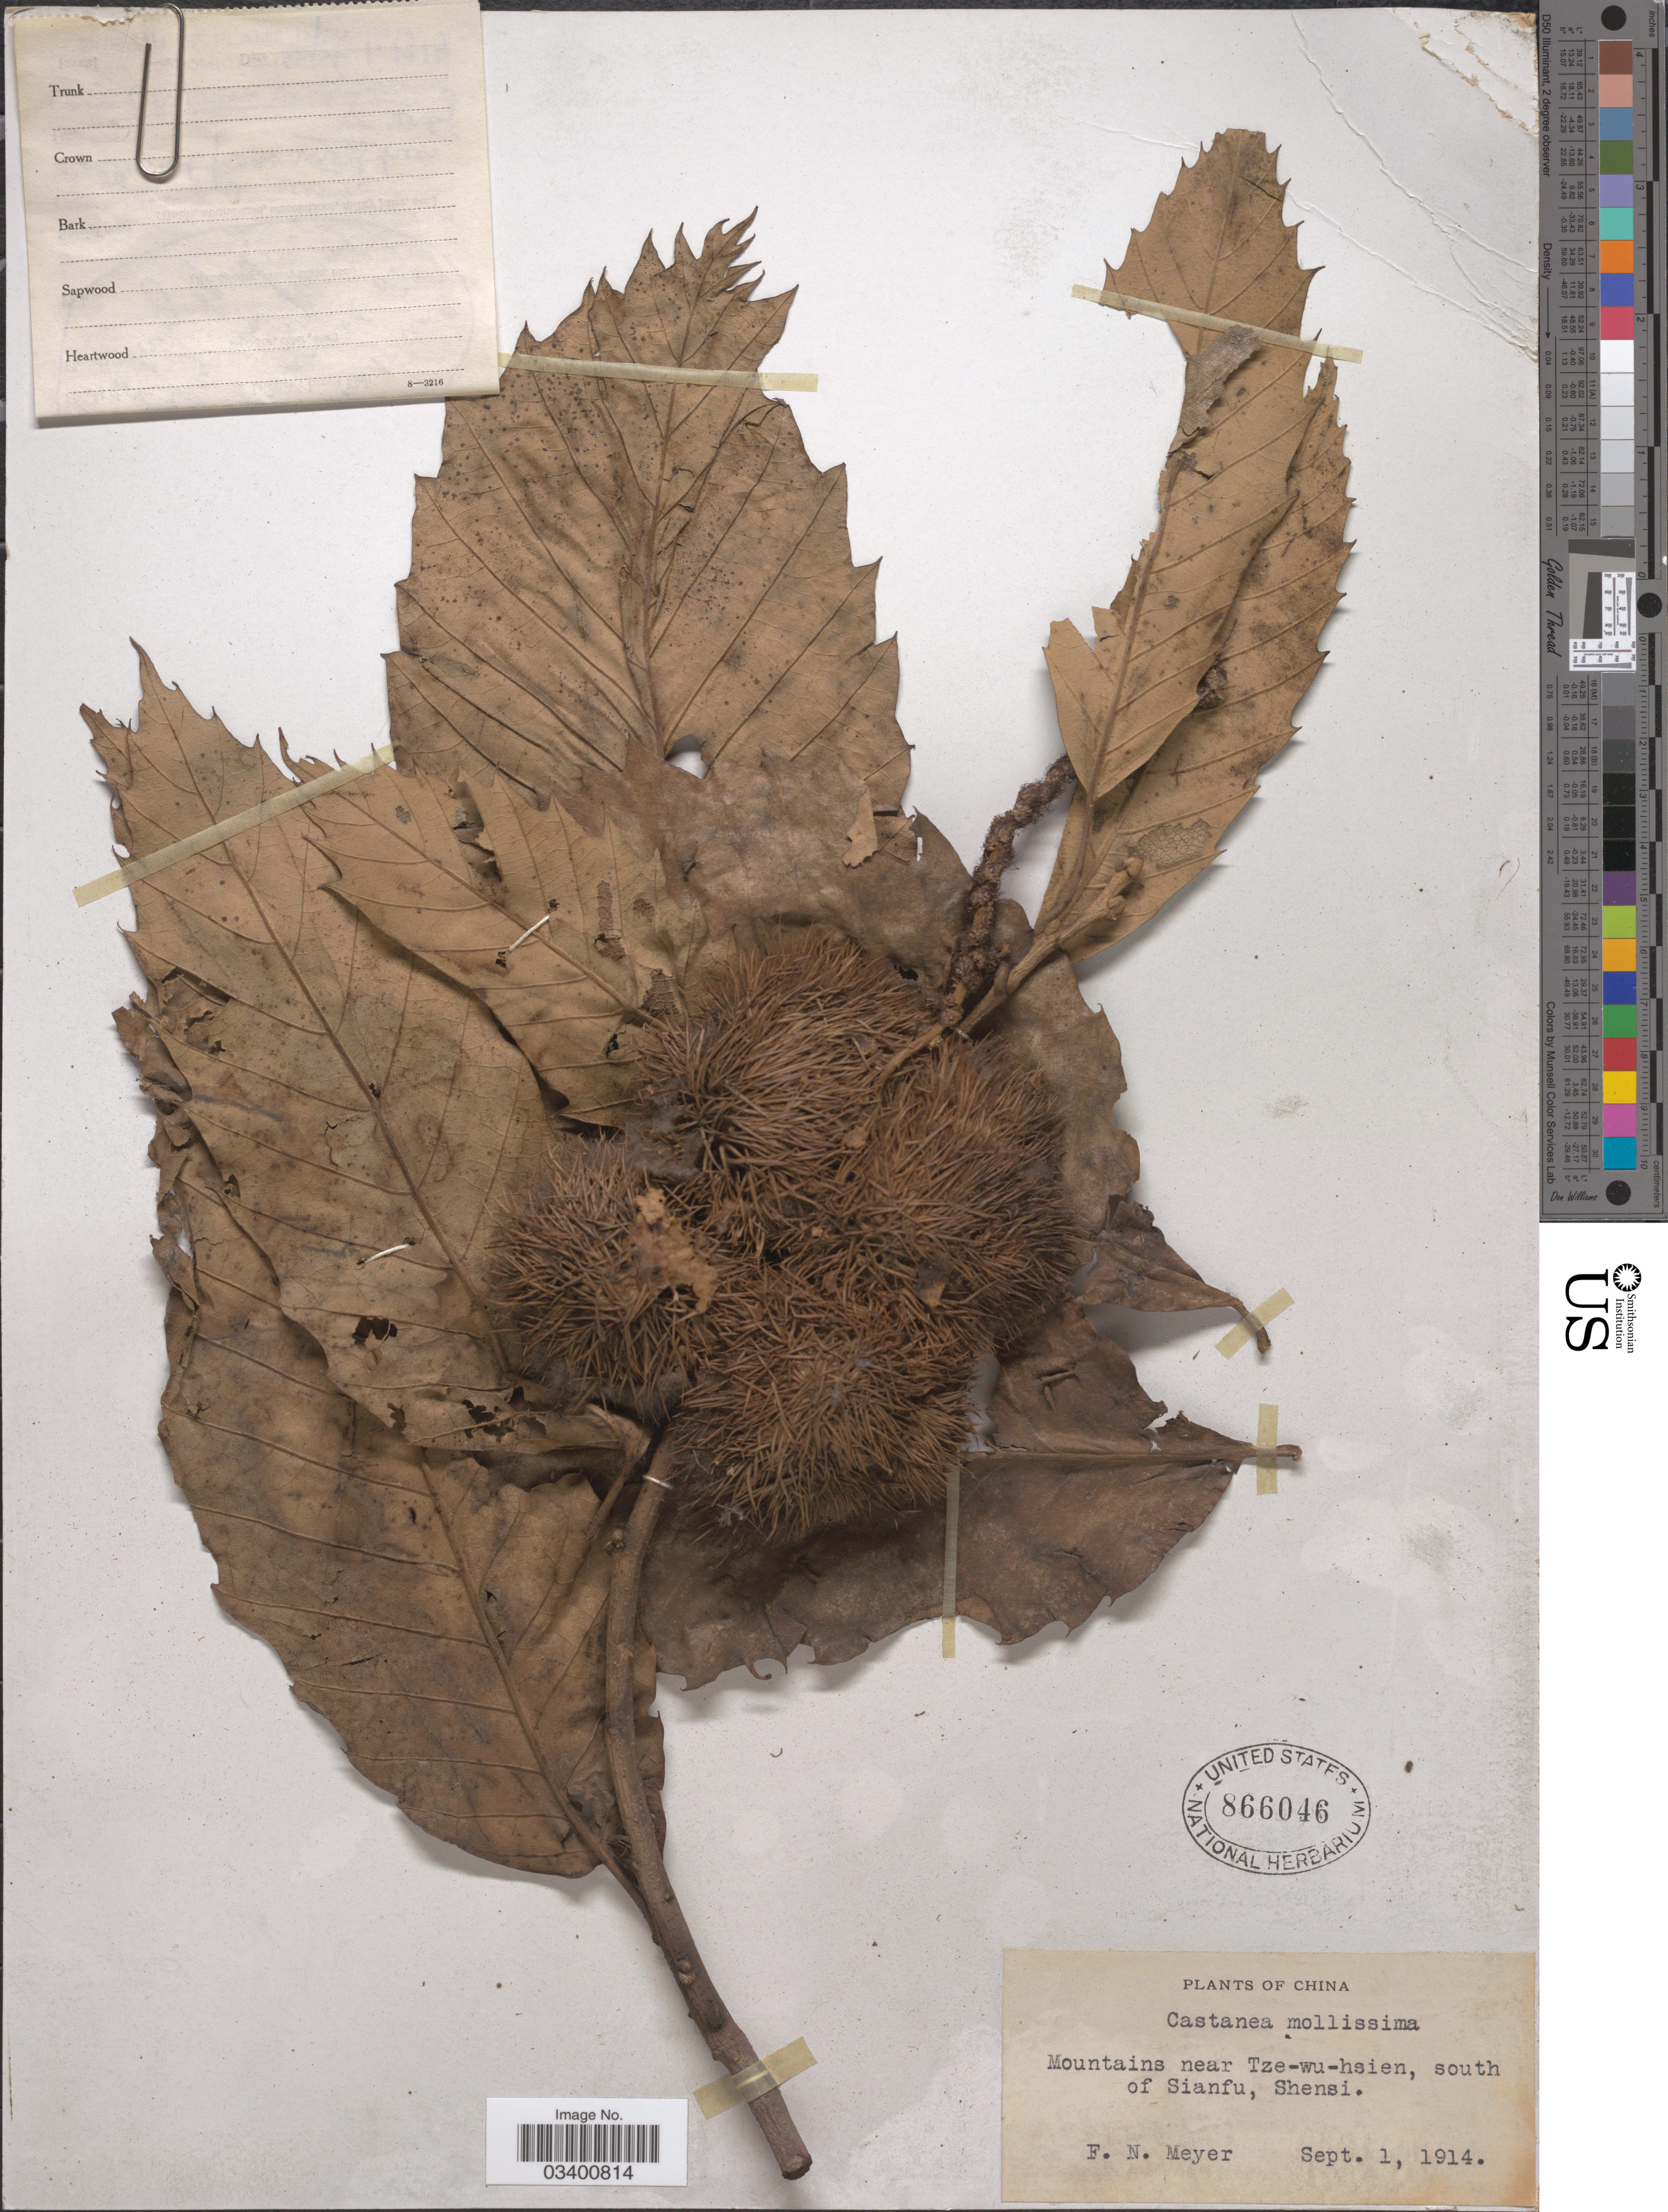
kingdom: Plantae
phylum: Tracheophyta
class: Magnoliopsida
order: Fagales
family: Fagaceae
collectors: F. N. Meyer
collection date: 1914-09-01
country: China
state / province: Shaanxi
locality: Mountains near Tze-wu-hsien, south of Sianfu, Shensi.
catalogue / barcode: US 866046